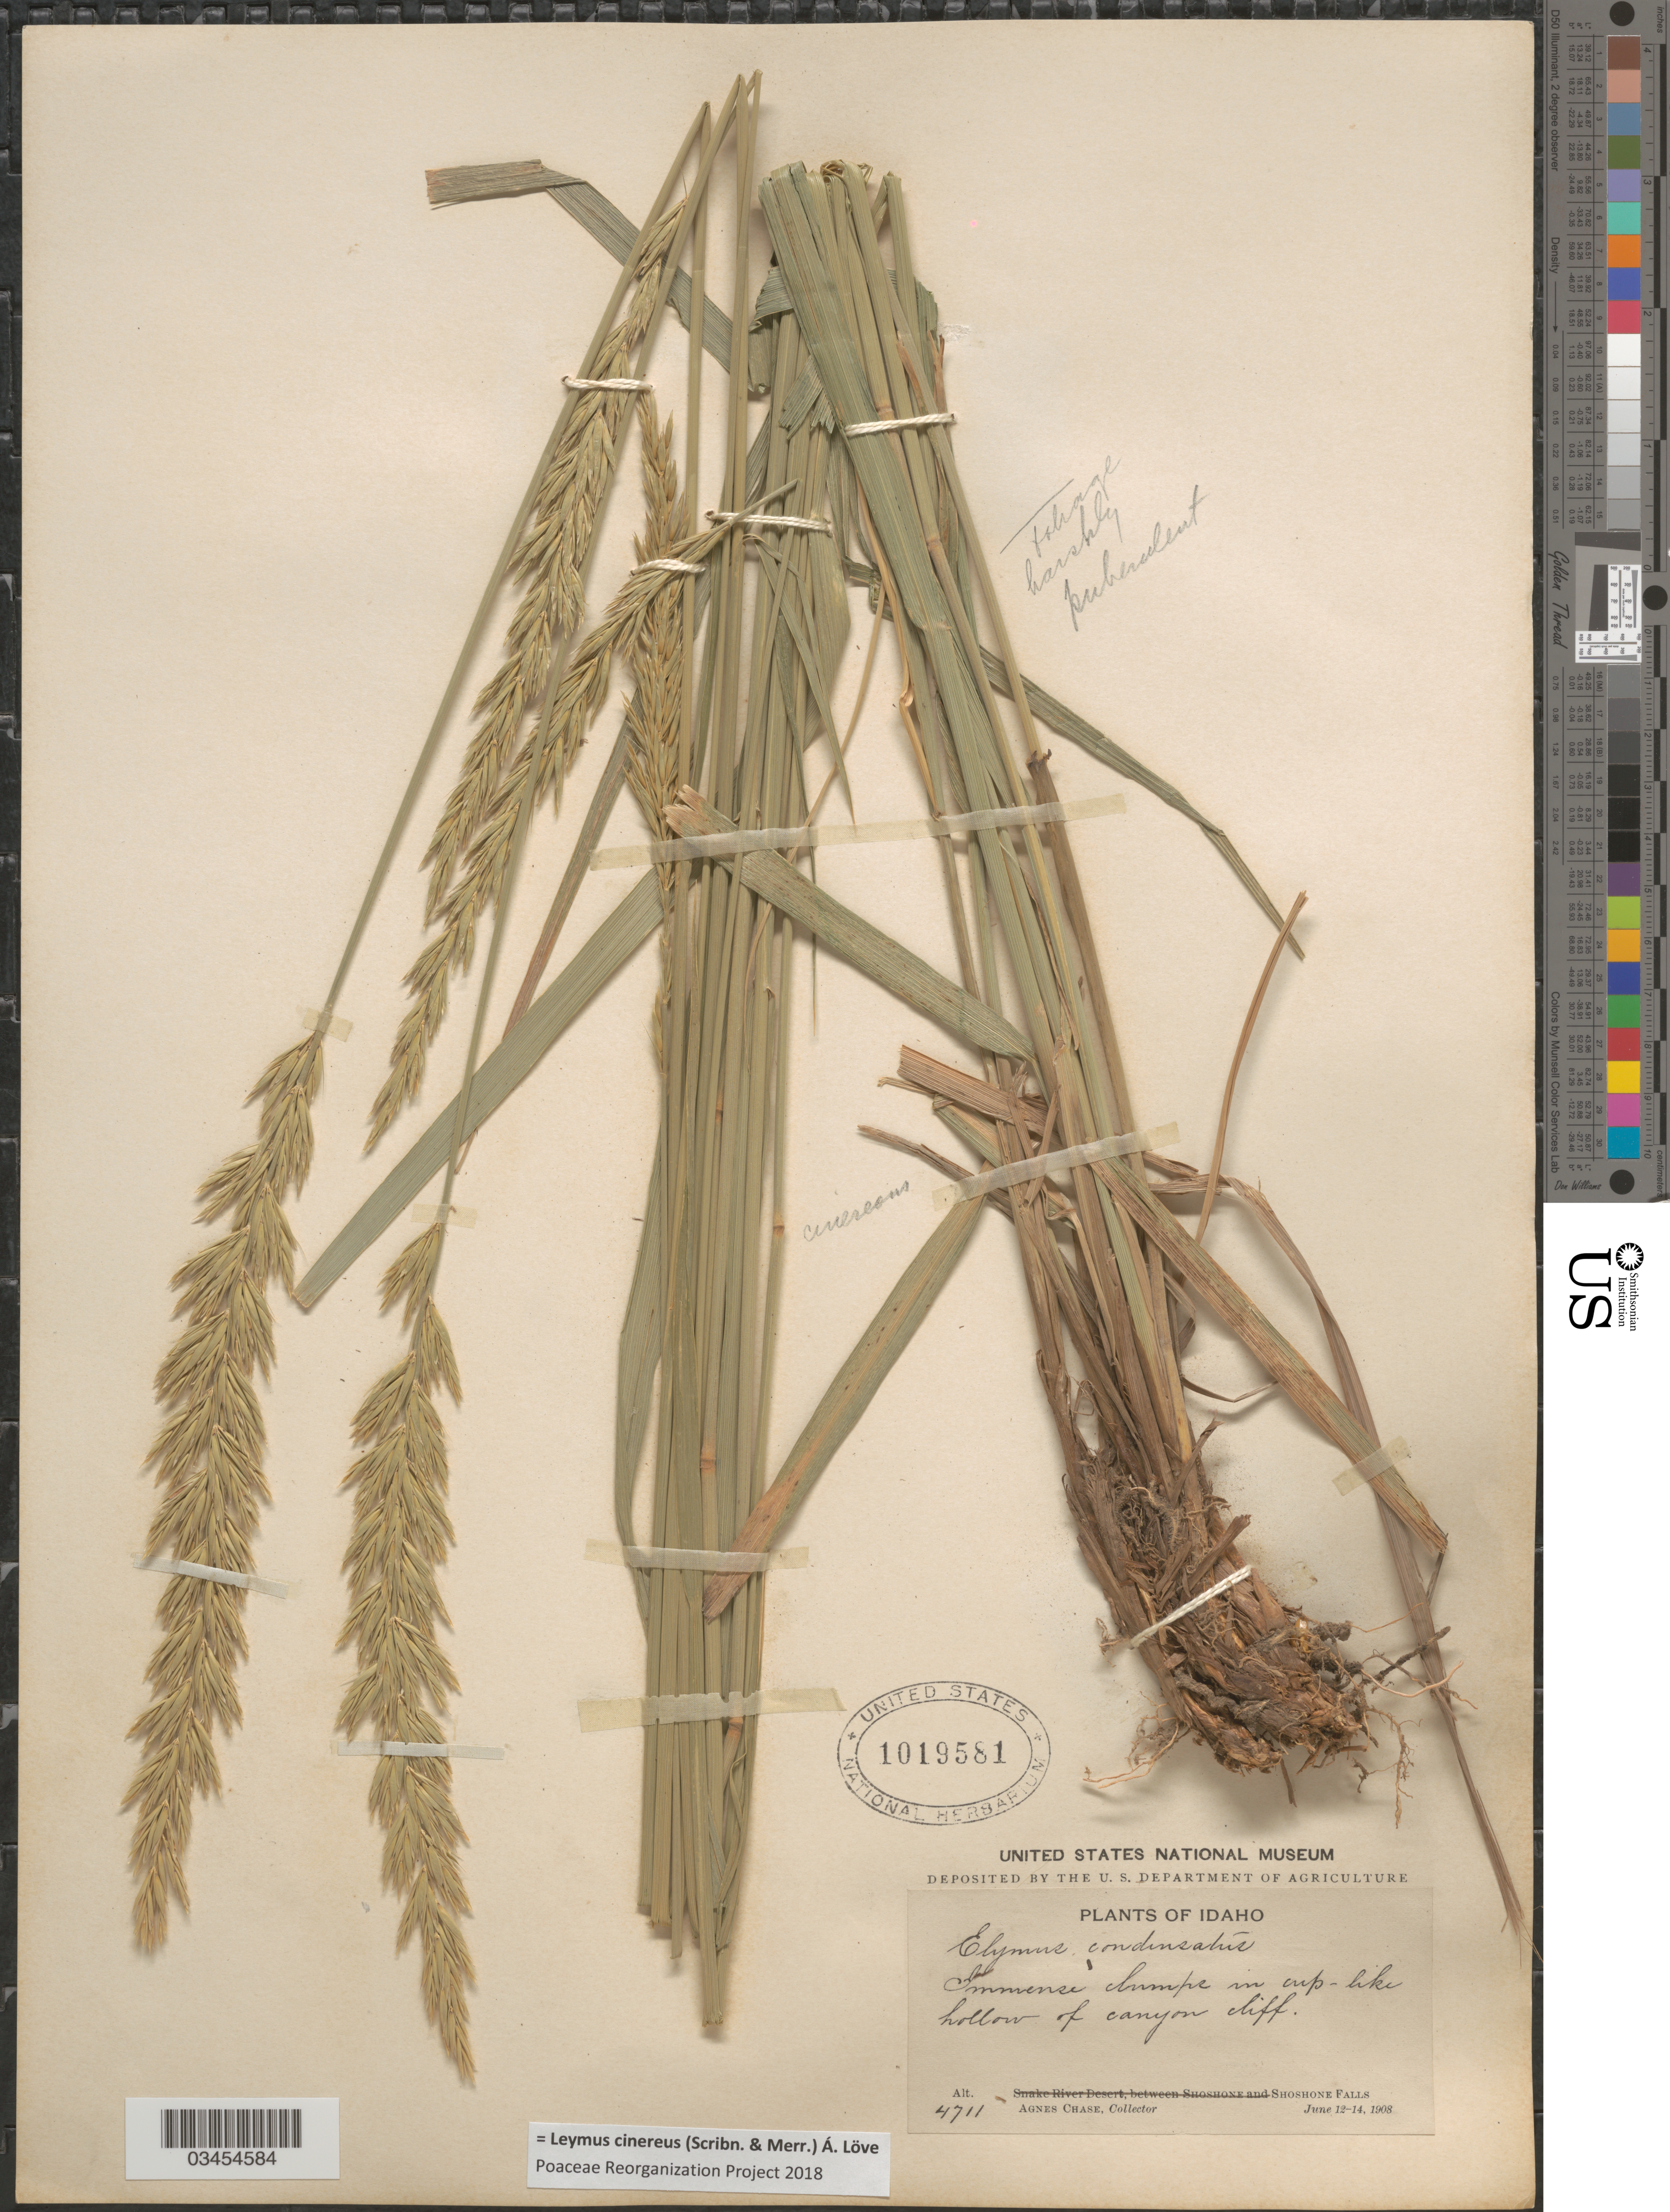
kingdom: Plantae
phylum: Tracheophyta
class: Liliopsida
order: Poales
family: Poaceae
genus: Leymus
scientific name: Leymus cinereus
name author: (Scribn. & Merr.) Á. Löve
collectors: A. Chase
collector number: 4711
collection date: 1908-06-12/1908-06-14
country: United States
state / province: Idaho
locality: Shoshone Falls.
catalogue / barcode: US 1019581